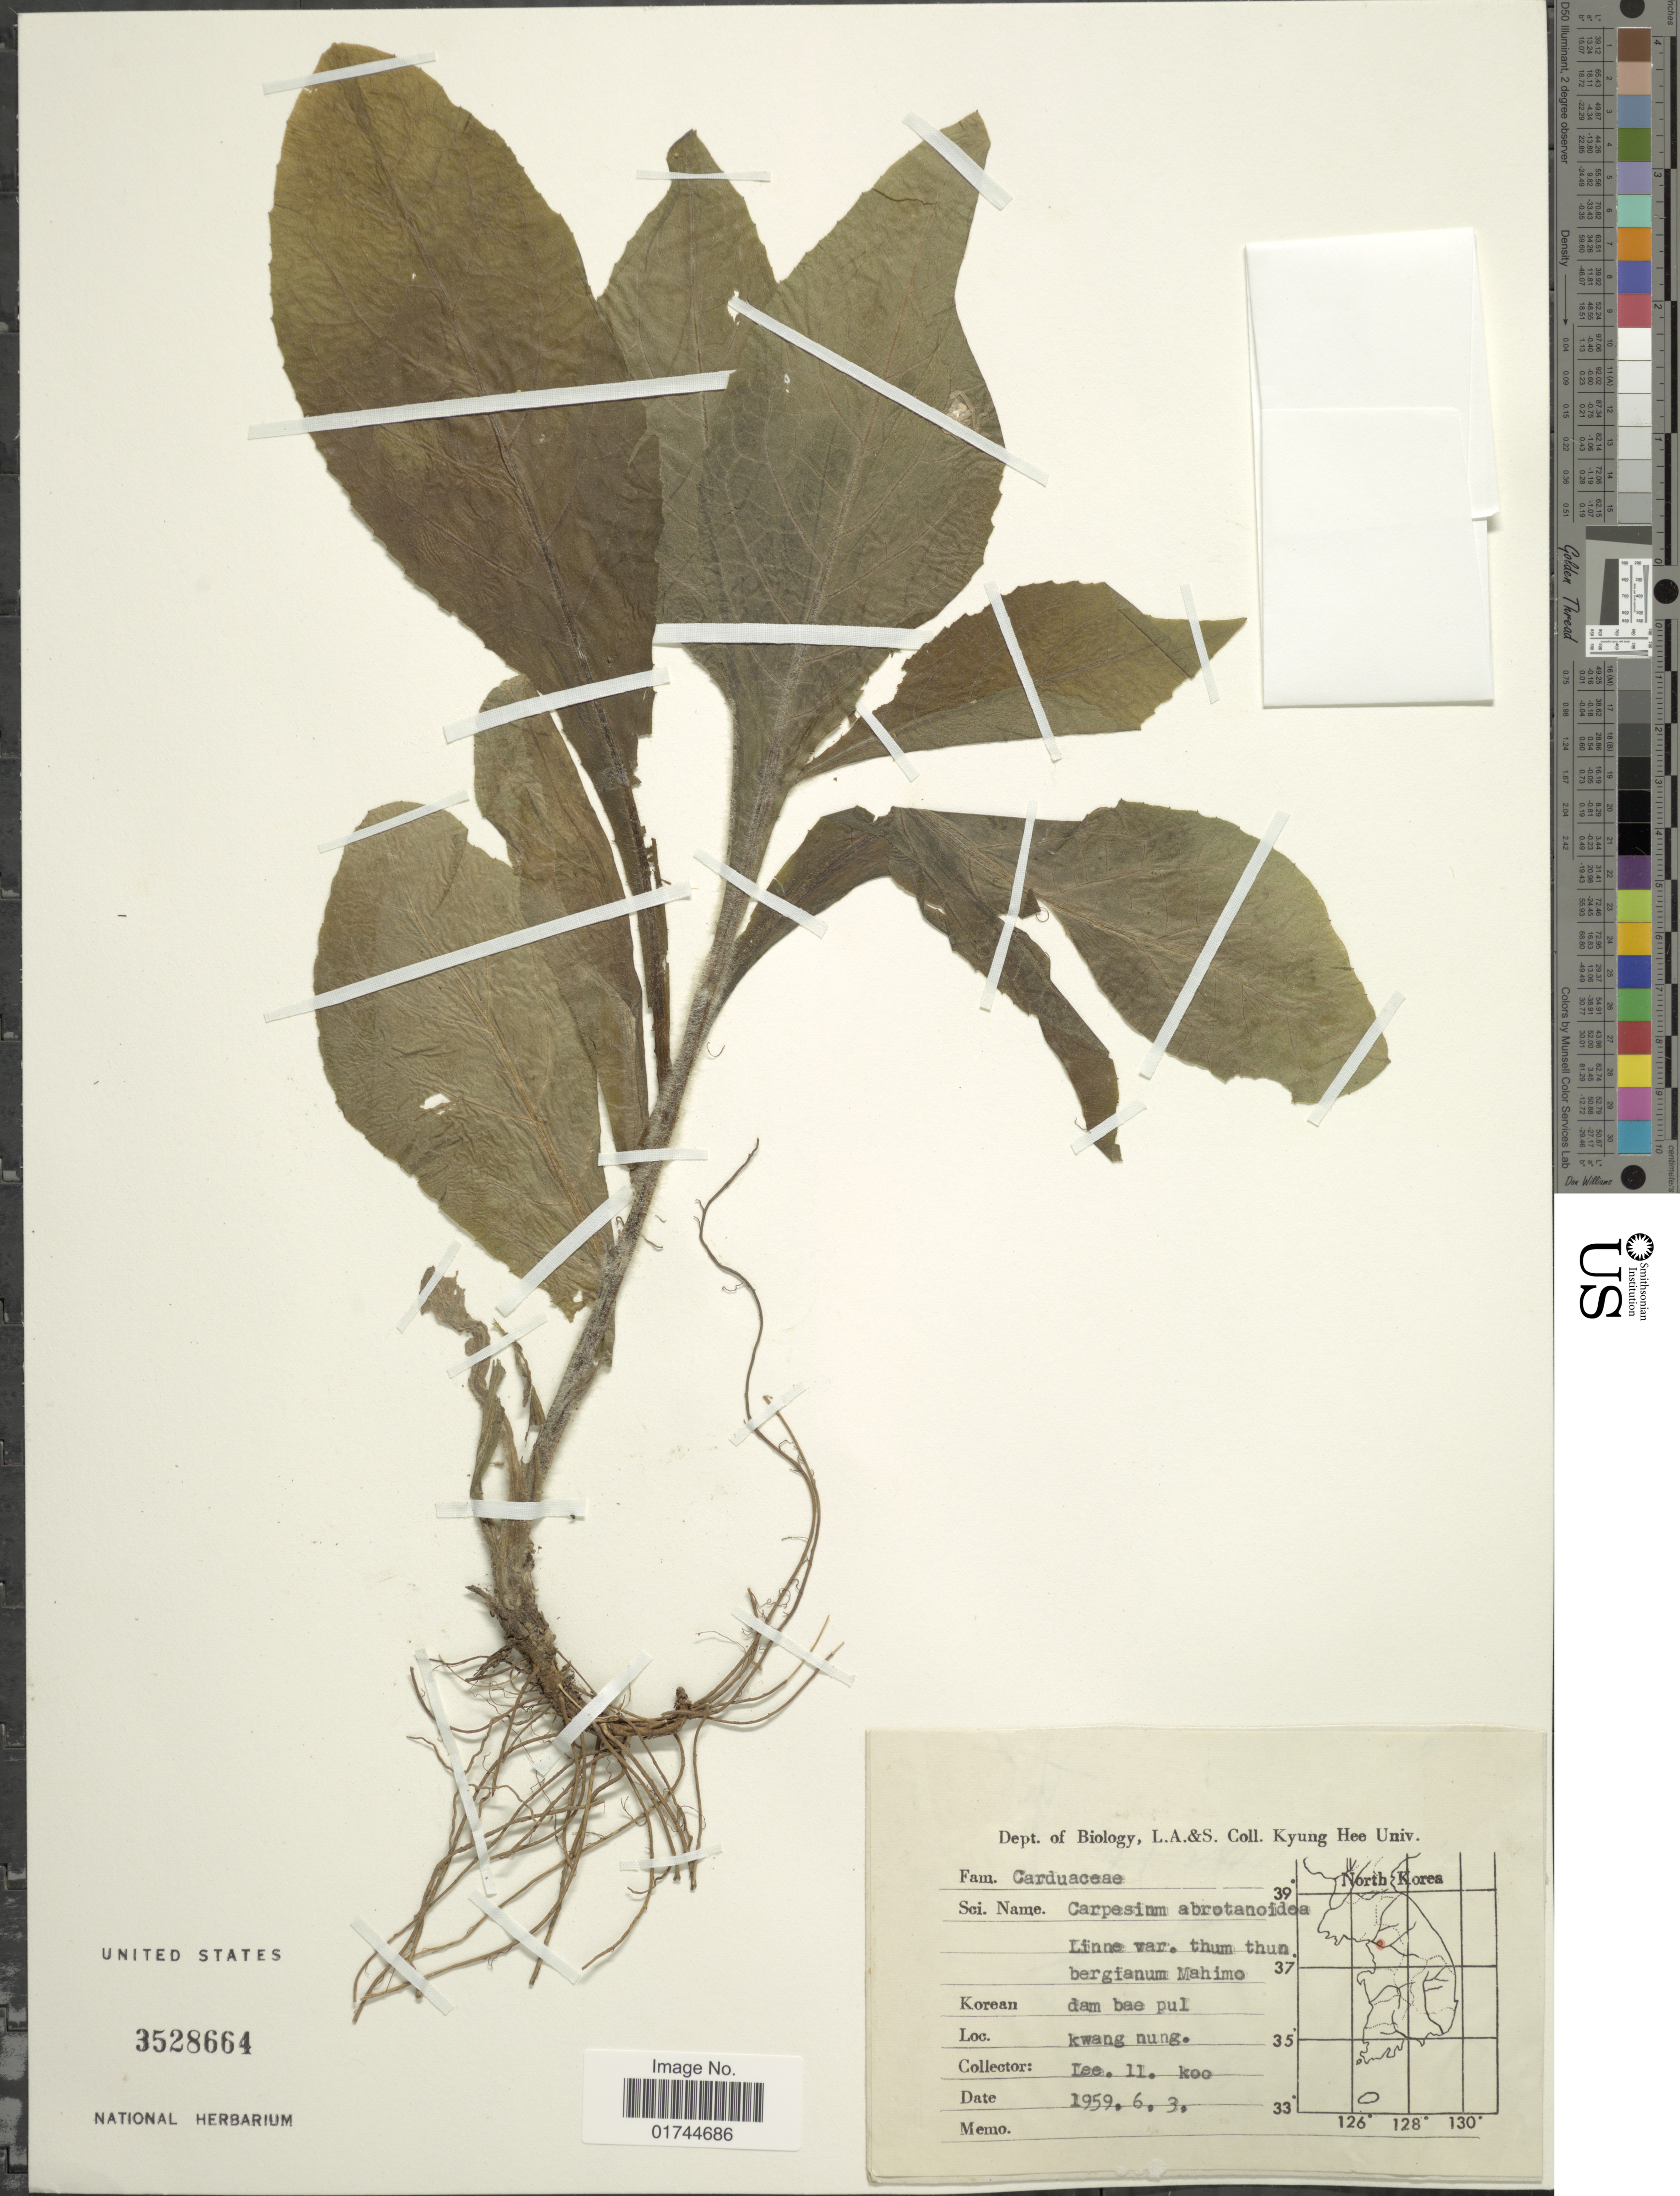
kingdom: Plantae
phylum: Tracheophyta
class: Magnoliopsida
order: Asterales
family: Asteraceae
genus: Carpesium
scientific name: Carpesium abrotanoides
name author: L.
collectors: I. Lee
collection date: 1959-06-03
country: South Korea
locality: Kwang Nung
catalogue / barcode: US 3528664